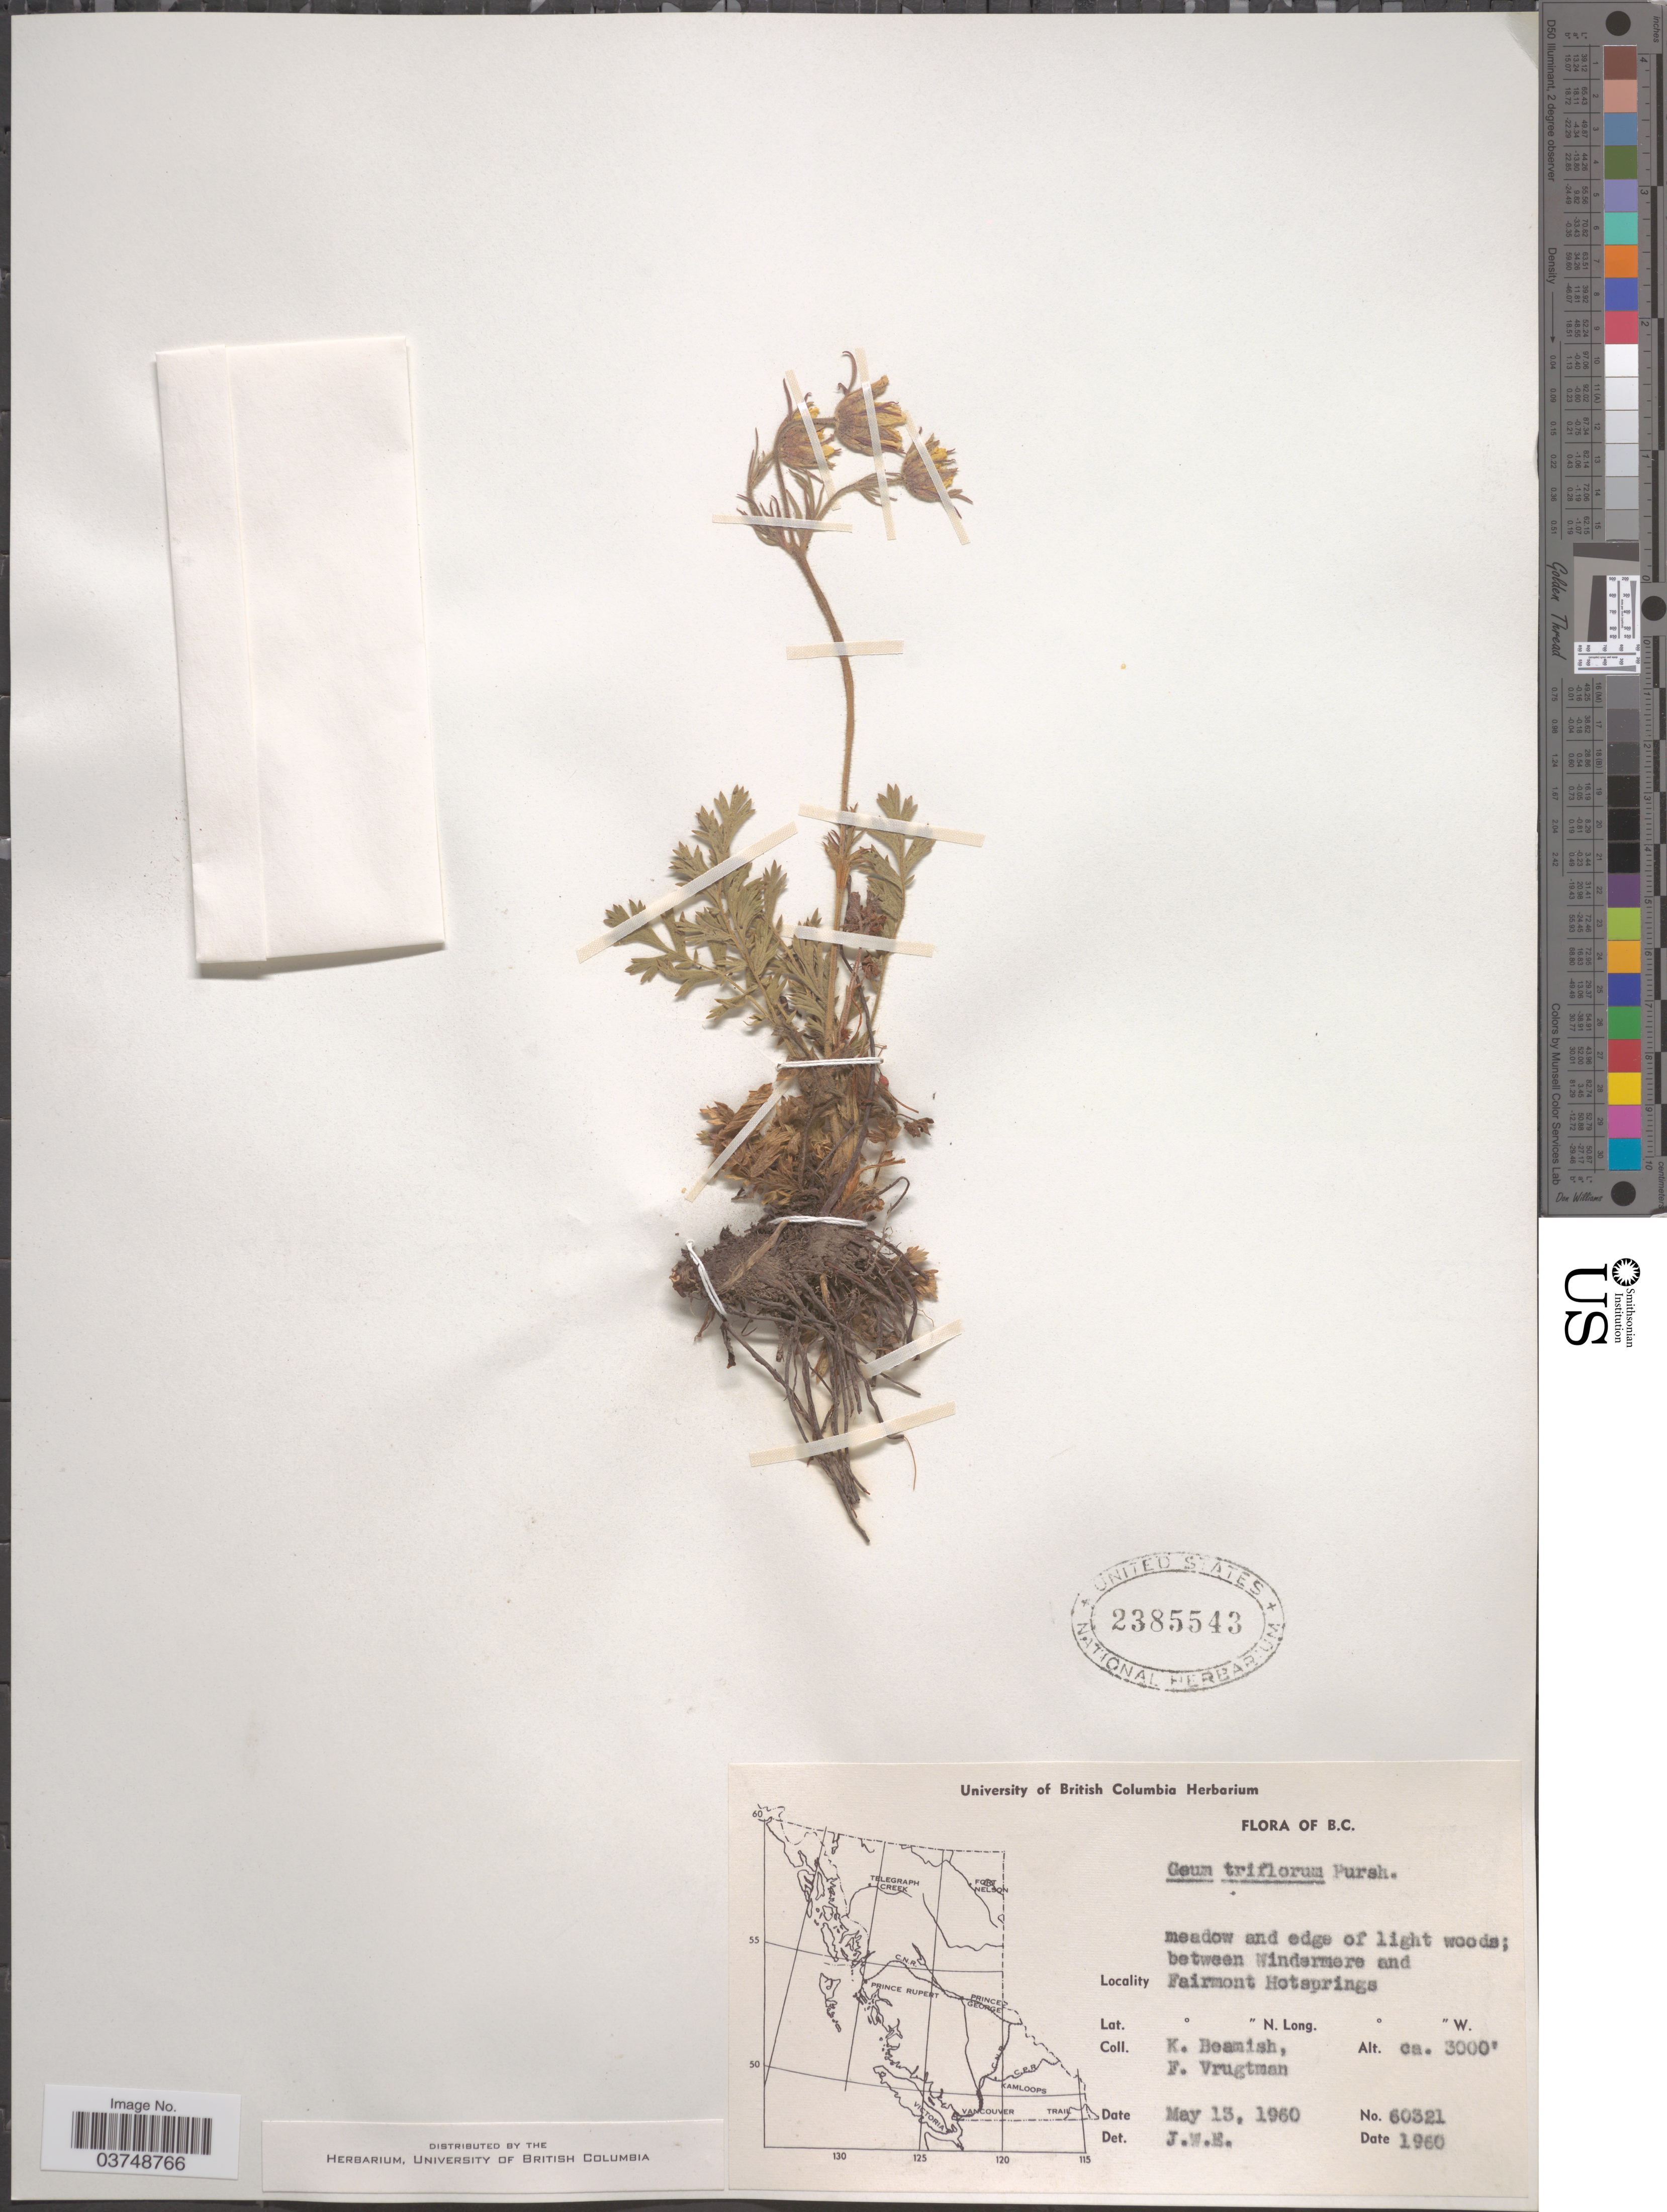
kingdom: Plantae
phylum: Tracheophyta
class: Magnoliopsida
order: Rosales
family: Rosaceae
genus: Geum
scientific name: Geum triflorum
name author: Pursh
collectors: K. Beamish & F. Vrugtman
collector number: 60321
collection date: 1960-05-13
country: Canada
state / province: British Columbia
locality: Between Windermere and Fairmont Hotsprings.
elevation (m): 914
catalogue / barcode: US 2385543